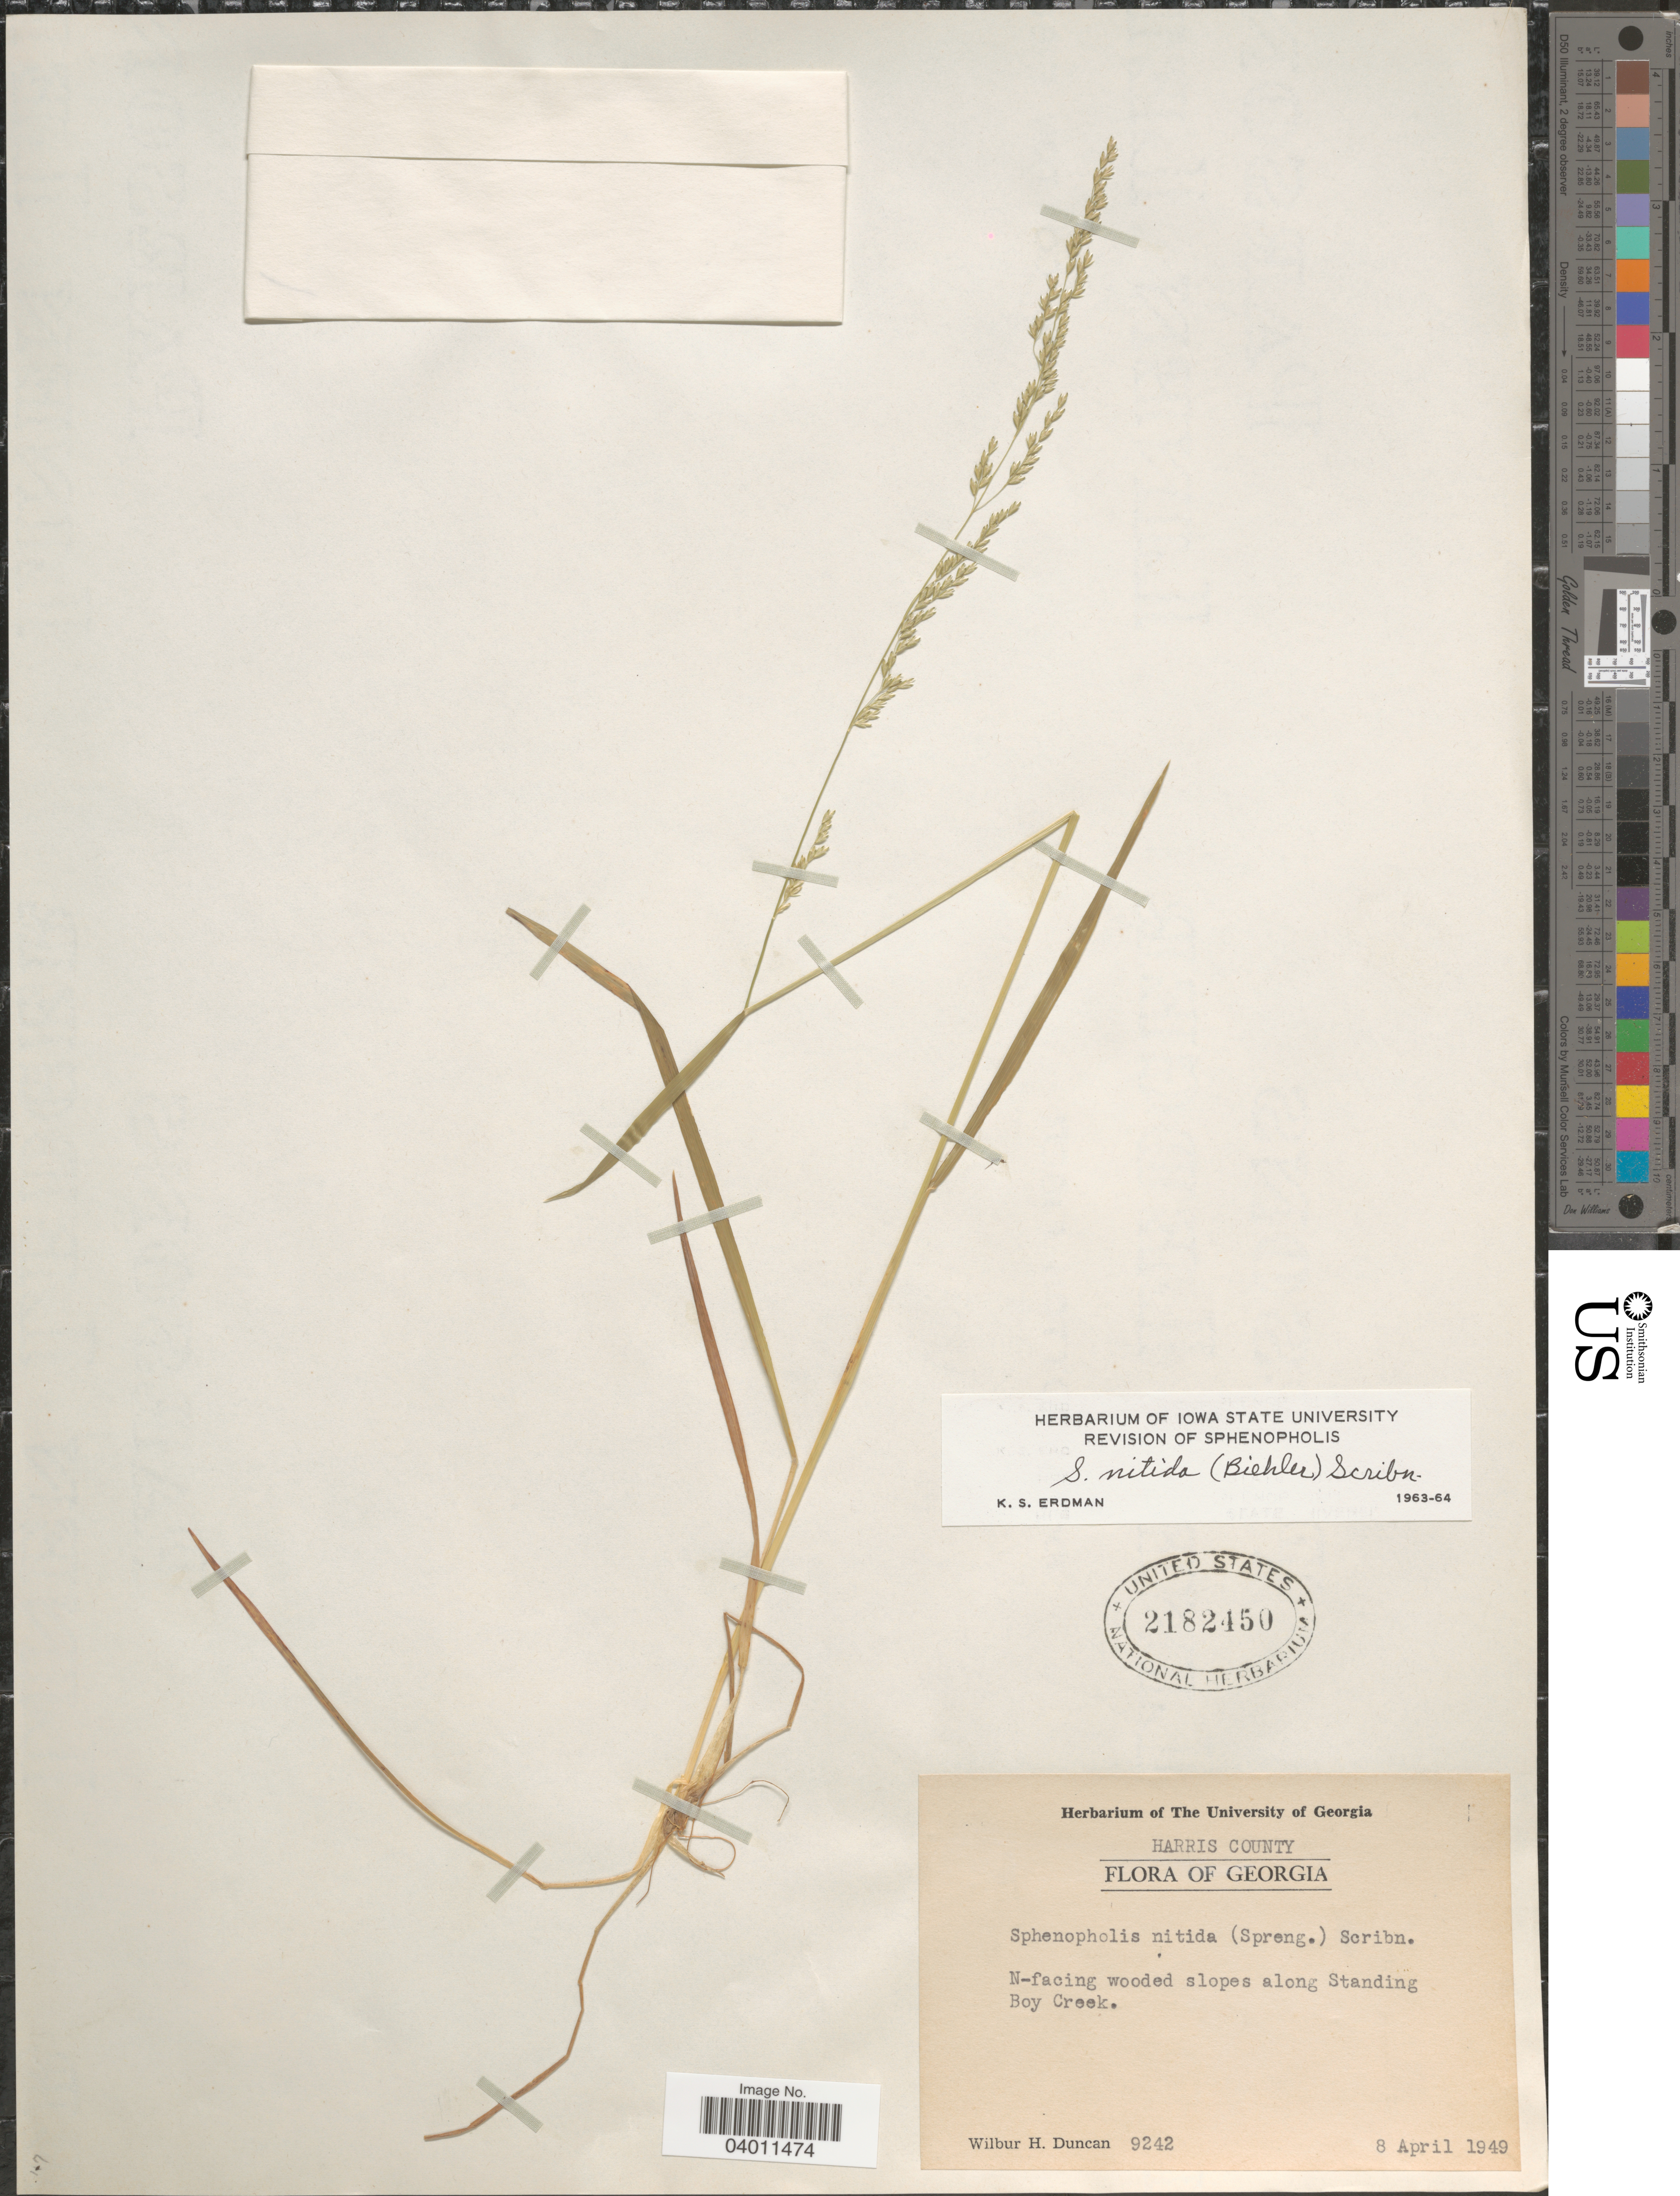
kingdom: Plantae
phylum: Tracheophyta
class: Liliopsida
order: Poales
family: Poaceae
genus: Sphenopholis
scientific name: Sphenopholis nitida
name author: (Biehler) Scribn.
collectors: W. H. Duncan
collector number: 9242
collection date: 1949-04-08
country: United States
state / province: Georgia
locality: Harris County. N-facing wooded slopes along Standing Creek.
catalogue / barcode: US 2182450